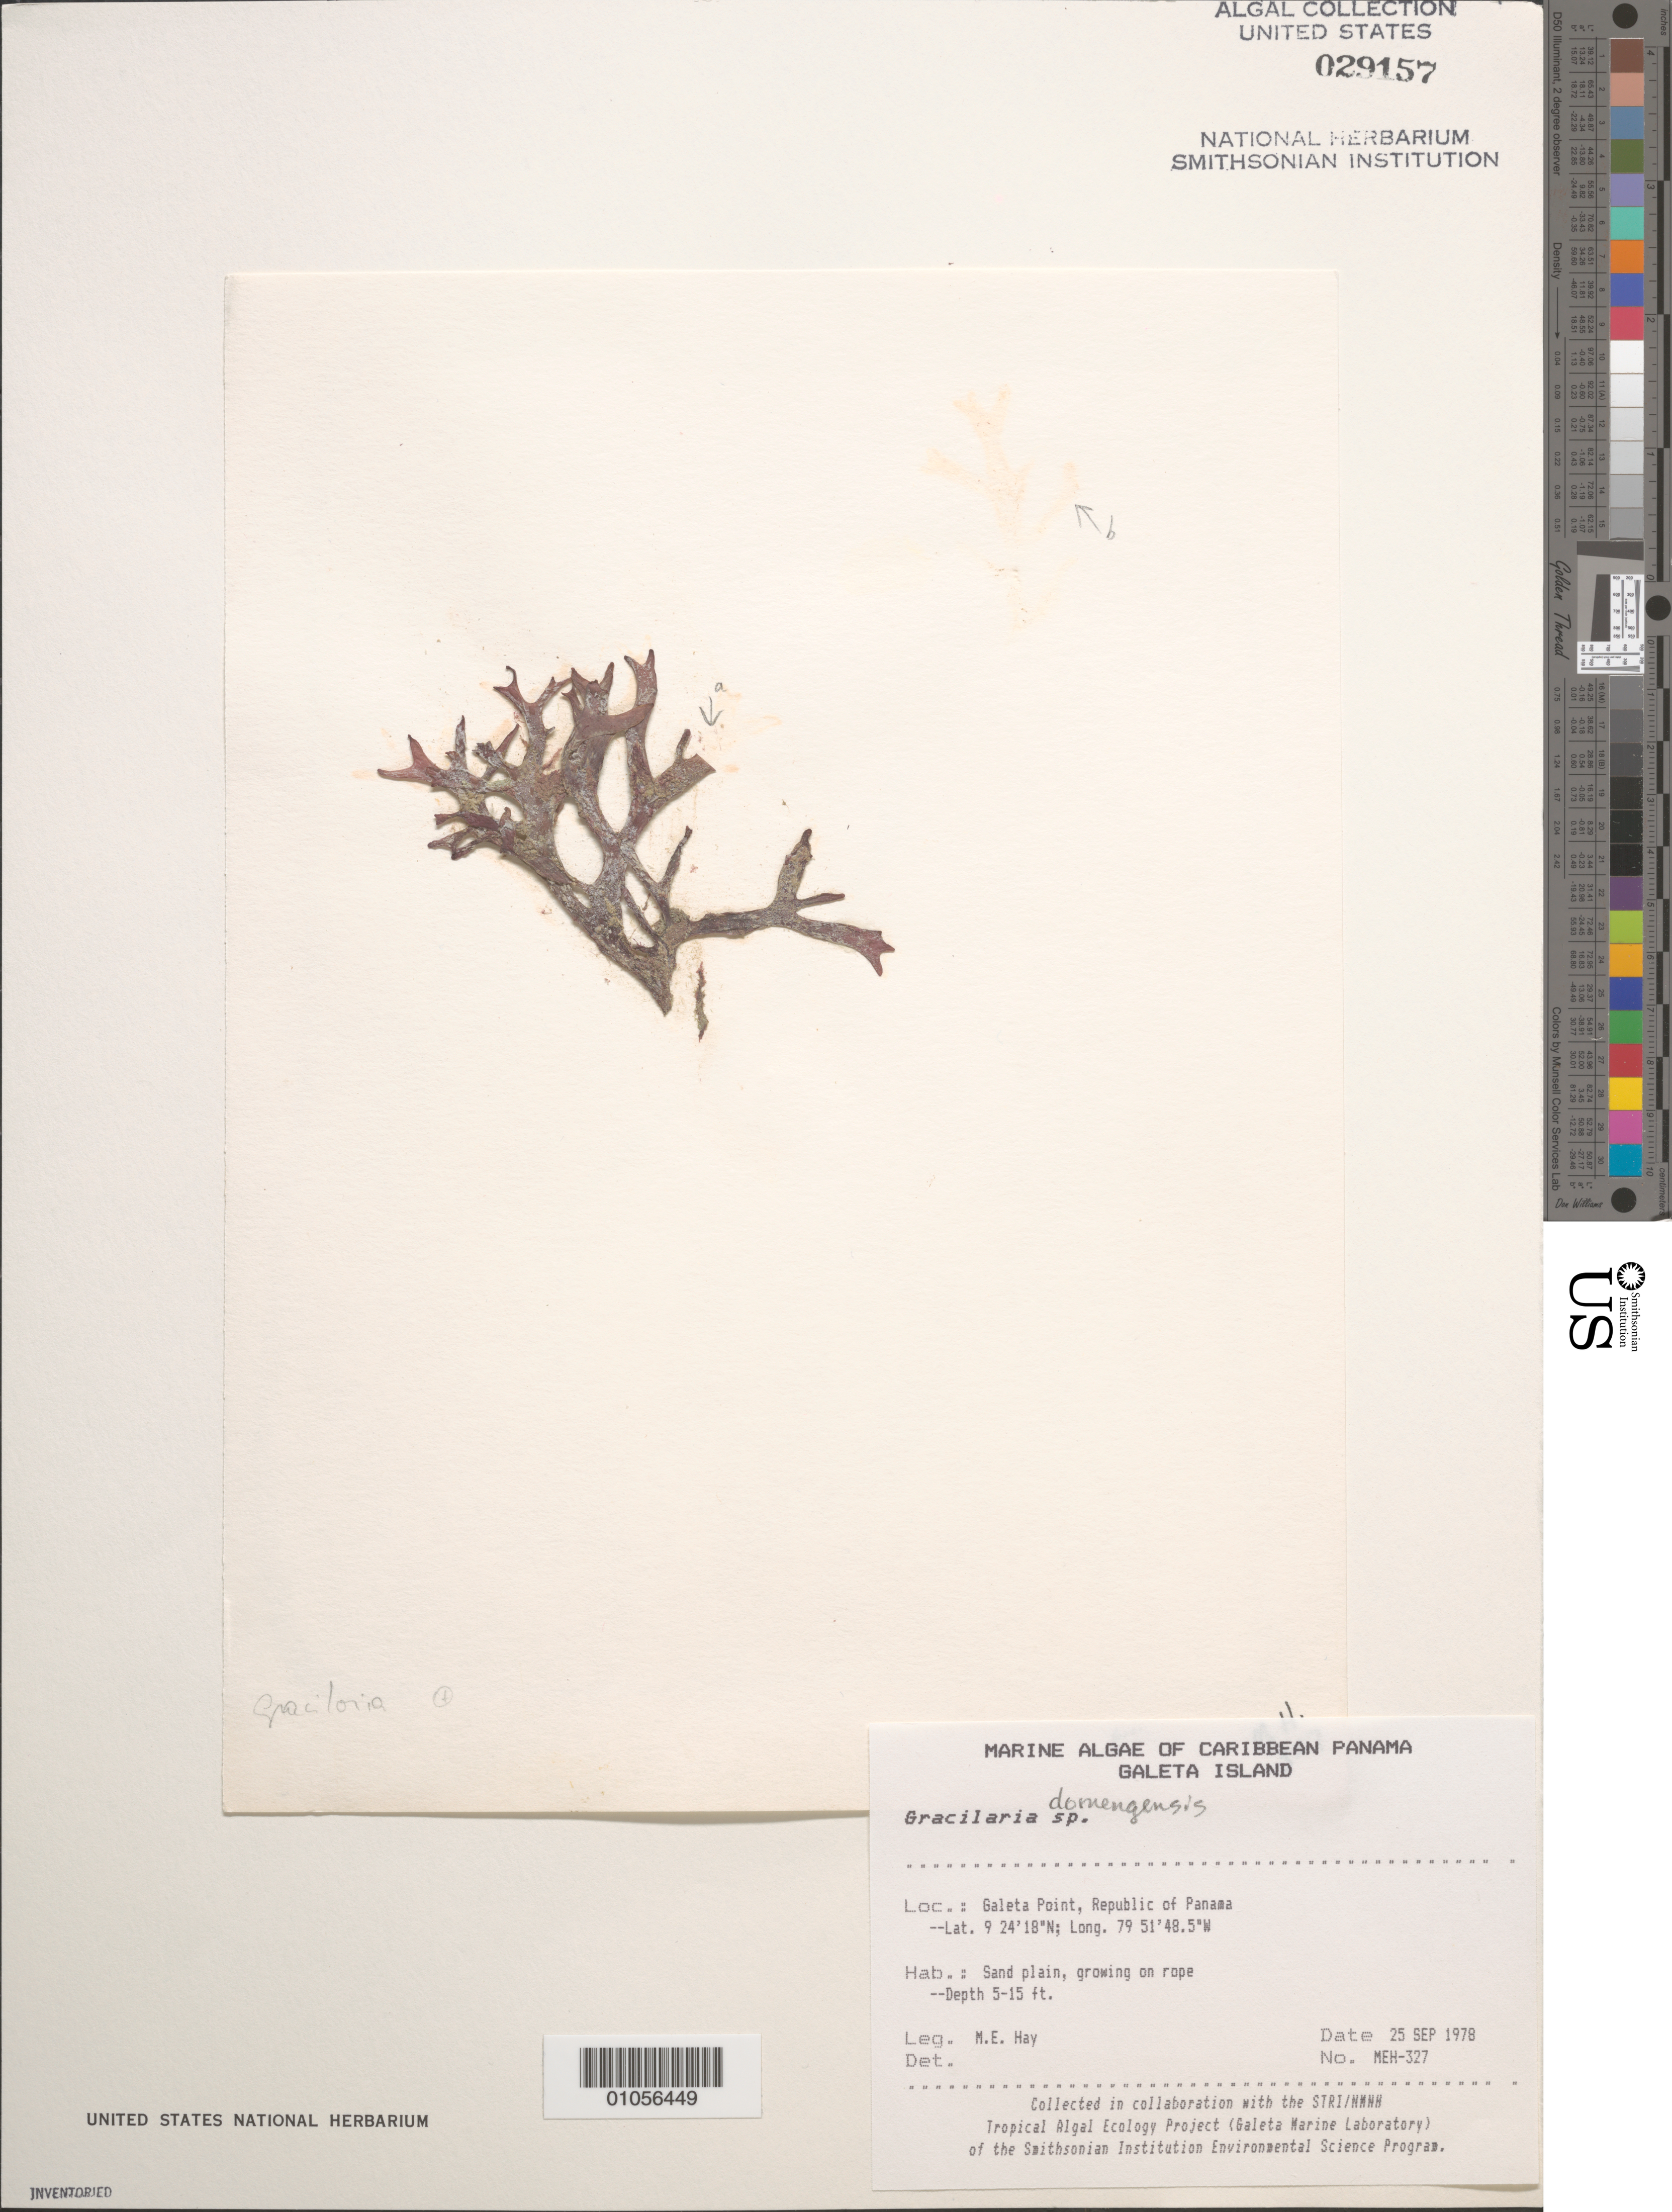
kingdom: Plantae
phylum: Rhodophyta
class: Florideophyceae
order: Gracilariales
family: Gracilariaceae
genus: Gracilaria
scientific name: Gracilaria domingensis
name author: (Kütz.) O.G. Sond. in Dickie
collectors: M. E. Hay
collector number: MEH-327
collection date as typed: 25 Sep 1978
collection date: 1978-09-25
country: Panama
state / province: Colón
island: Galeta Island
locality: Galeta Point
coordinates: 9 24' 18" N, 79 51' 48.5" W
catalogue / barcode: US 29157